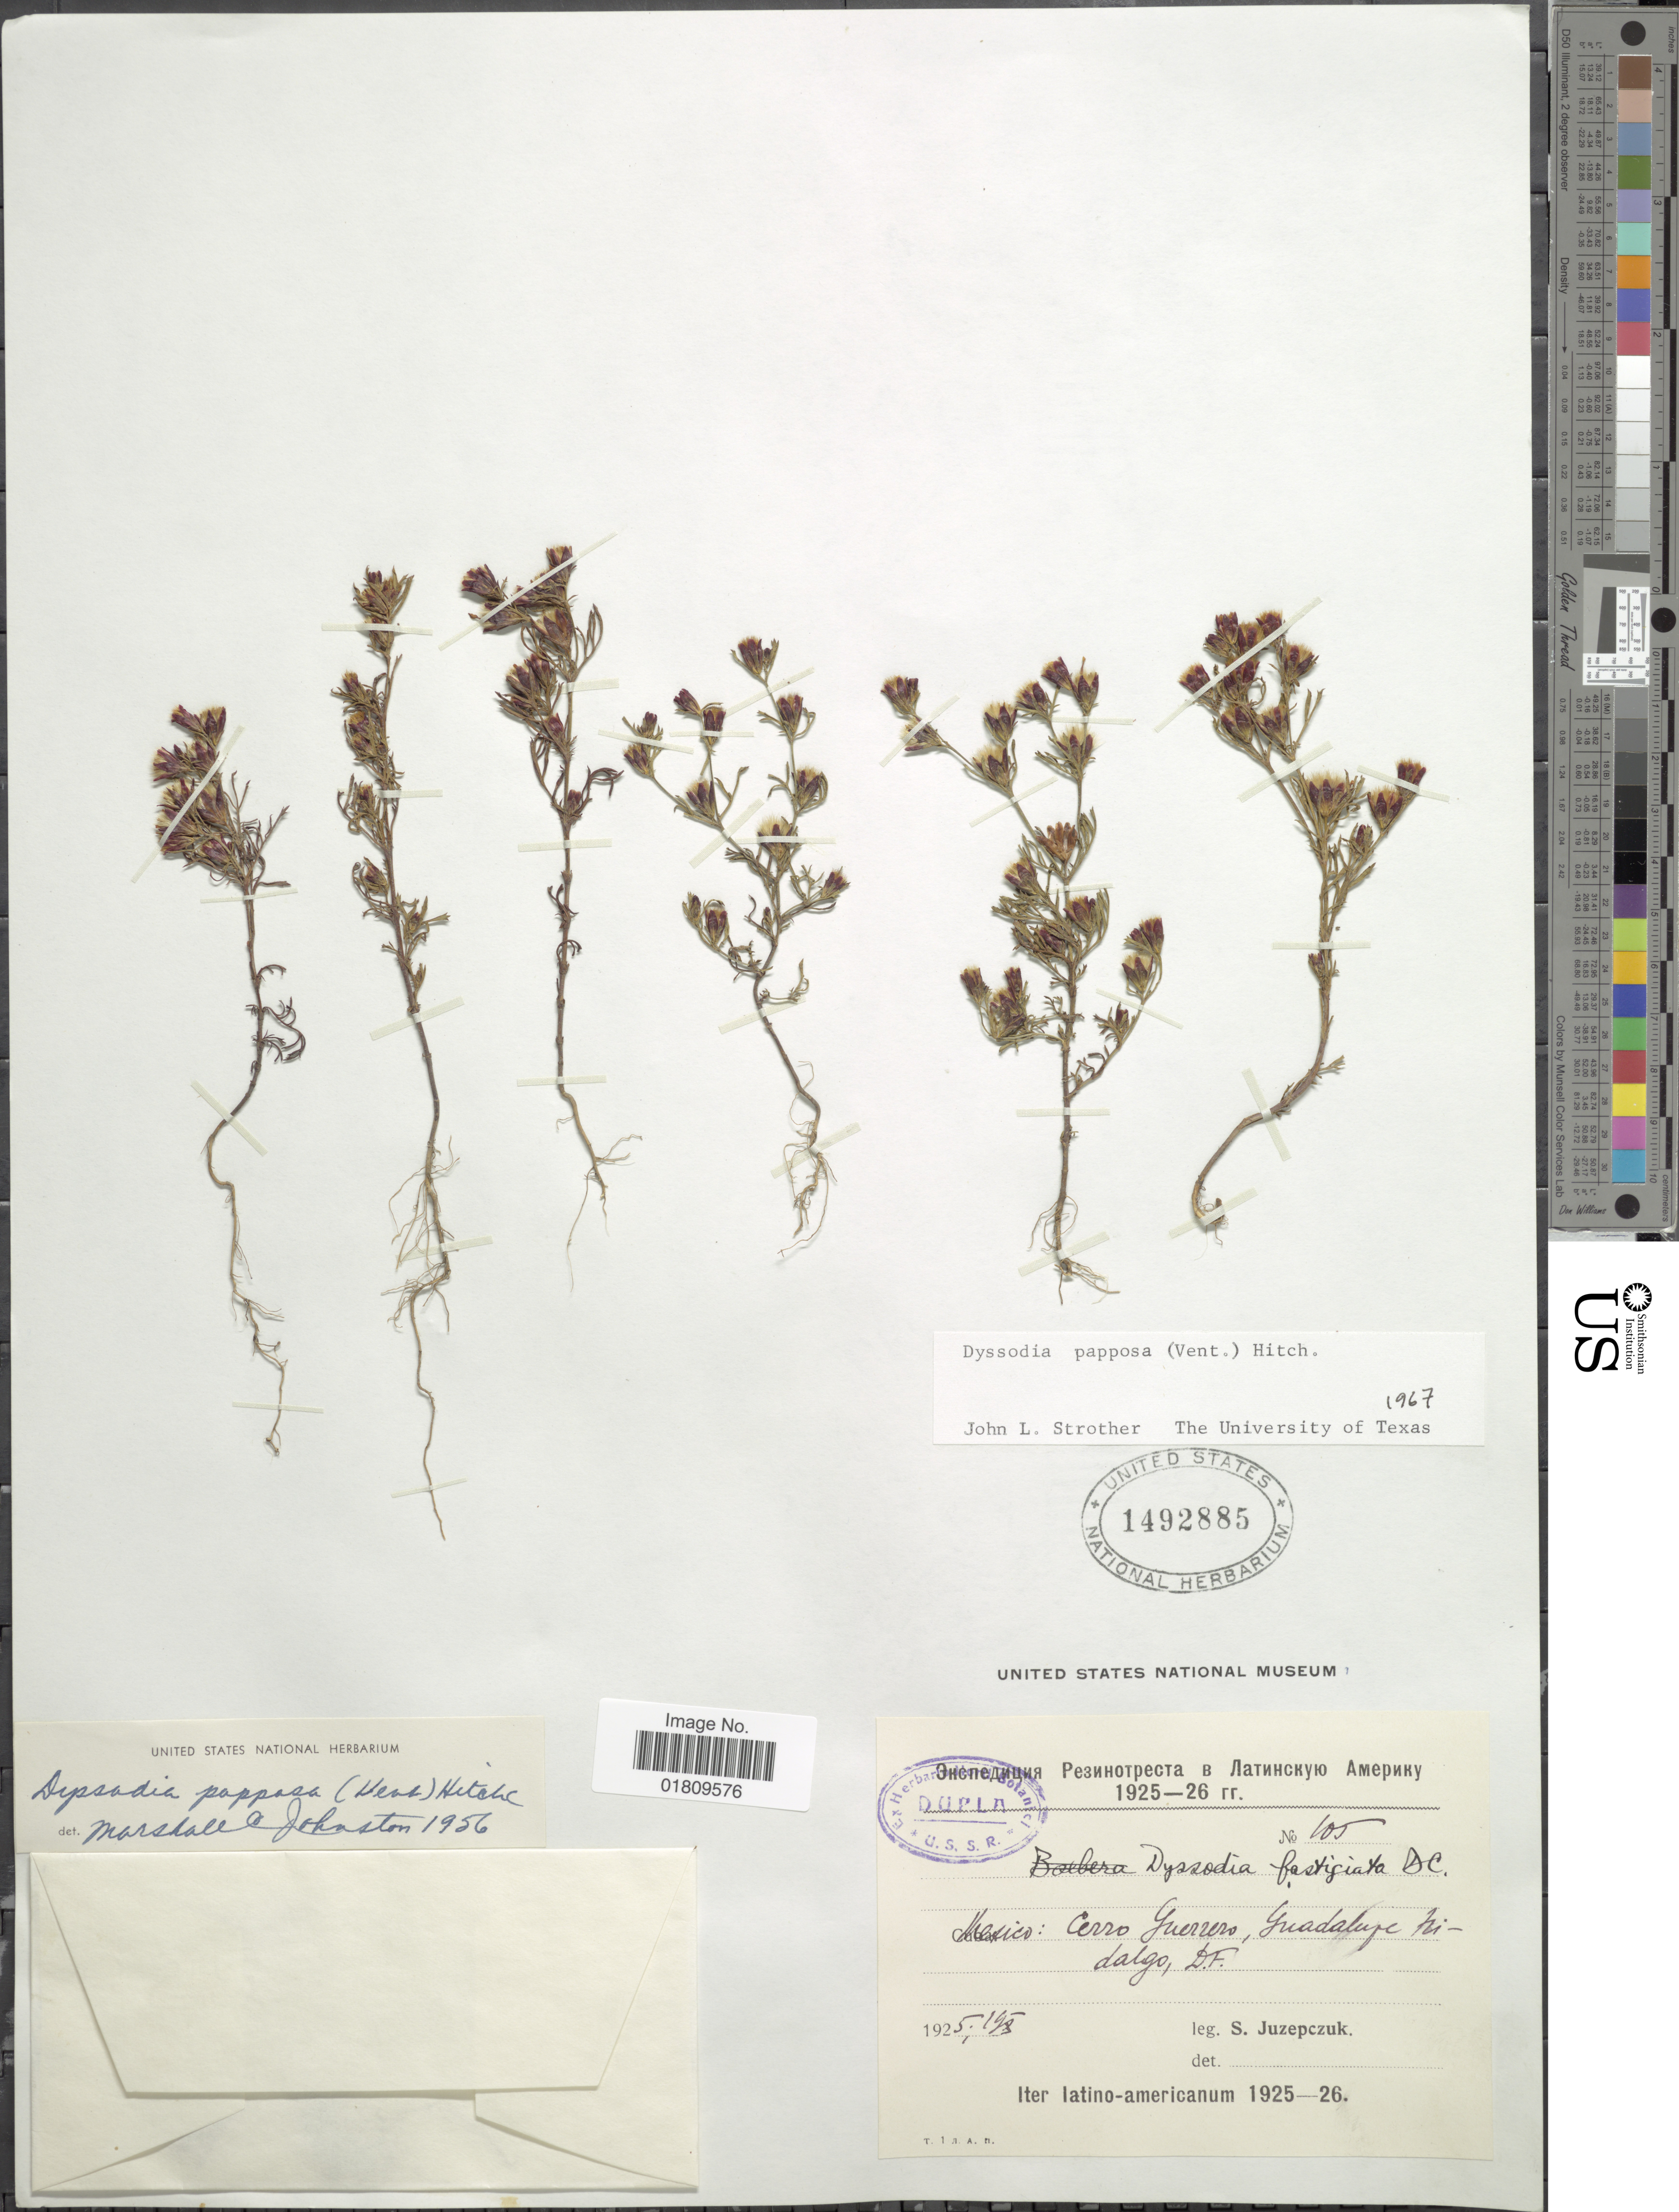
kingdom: Plantae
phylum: Tracheophyta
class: Magnoliopsida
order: Asterales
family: Asteraceae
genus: Dyssodia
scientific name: Dyssodia papposa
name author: (Vent.) Hitchc.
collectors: S. V. Juzepczuk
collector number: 105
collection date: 1925-05-19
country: Mexico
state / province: Distrito Federal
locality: Cerro Guerrero, Guadalupe Hidalgo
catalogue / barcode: US 1492885